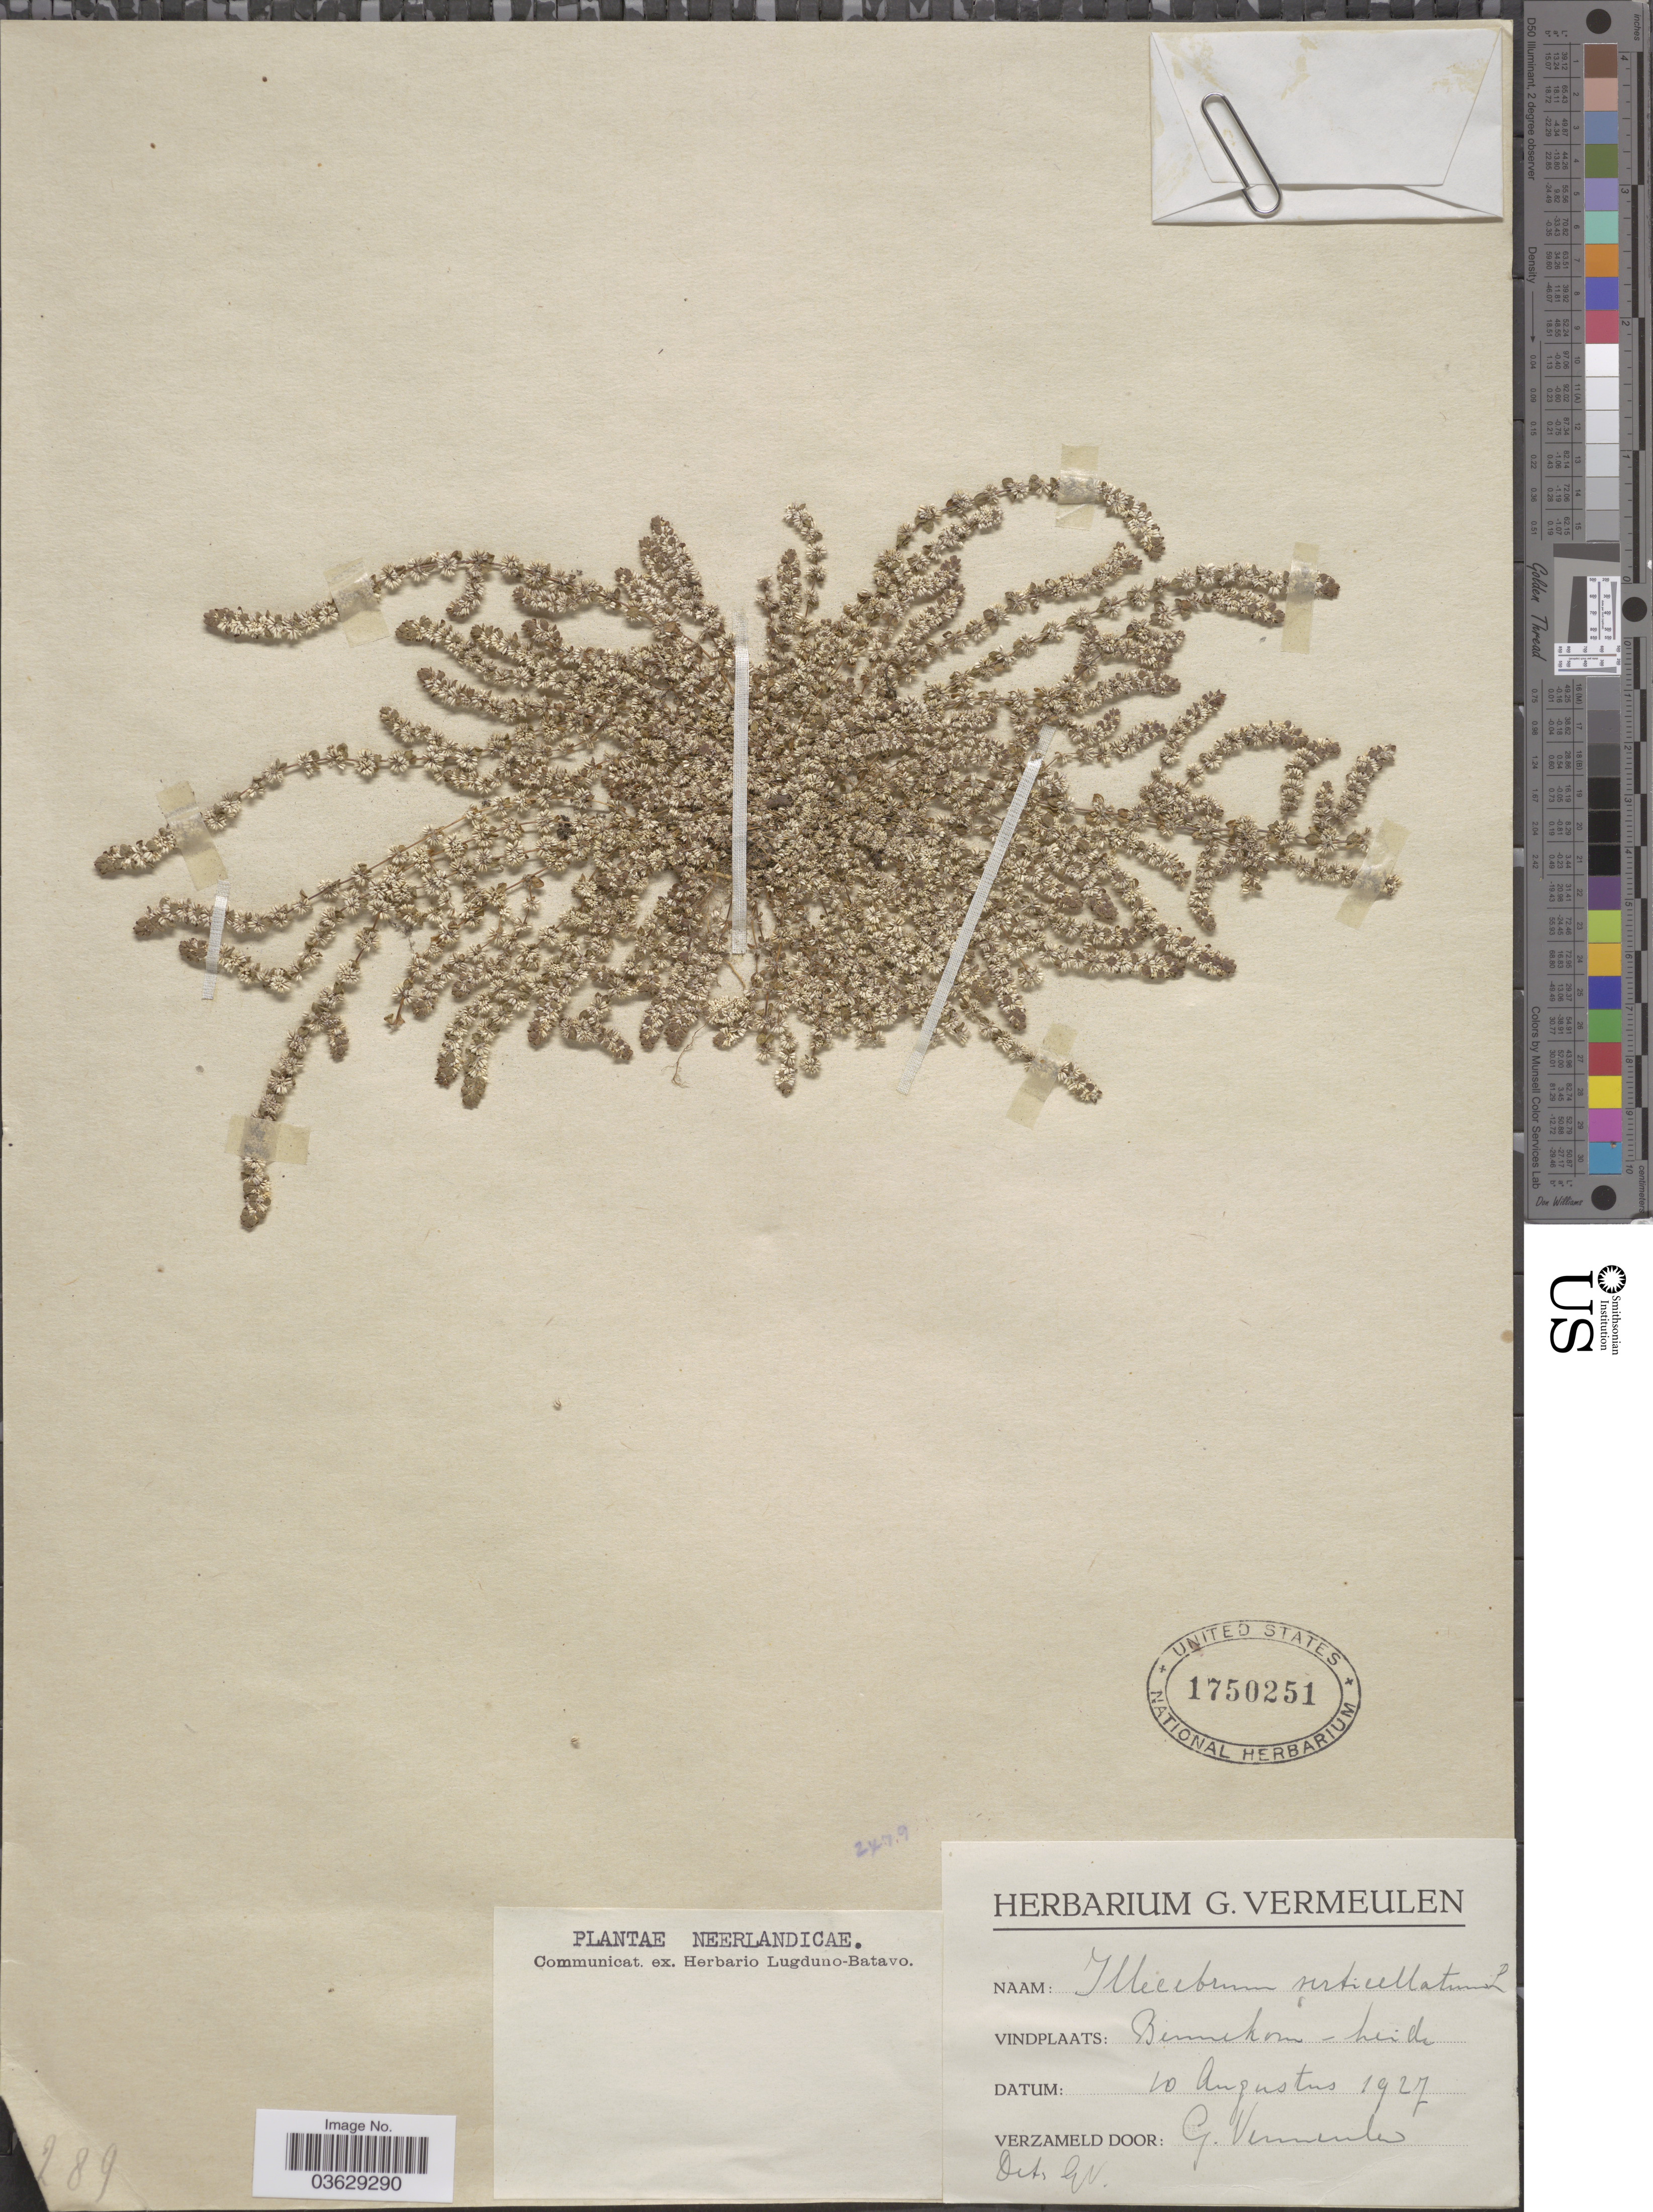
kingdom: Plantae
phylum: Tracheophyta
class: Magnoliopsida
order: Caryophyllales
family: Caryophyllaceae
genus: Illecebrum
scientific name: Illecebrum verticillatum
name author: L.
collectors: G. Vermeulen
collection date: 1927-08-10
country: Netherlands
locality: Neerlandicae. Bennekom - heide.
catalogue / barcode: US 1750251